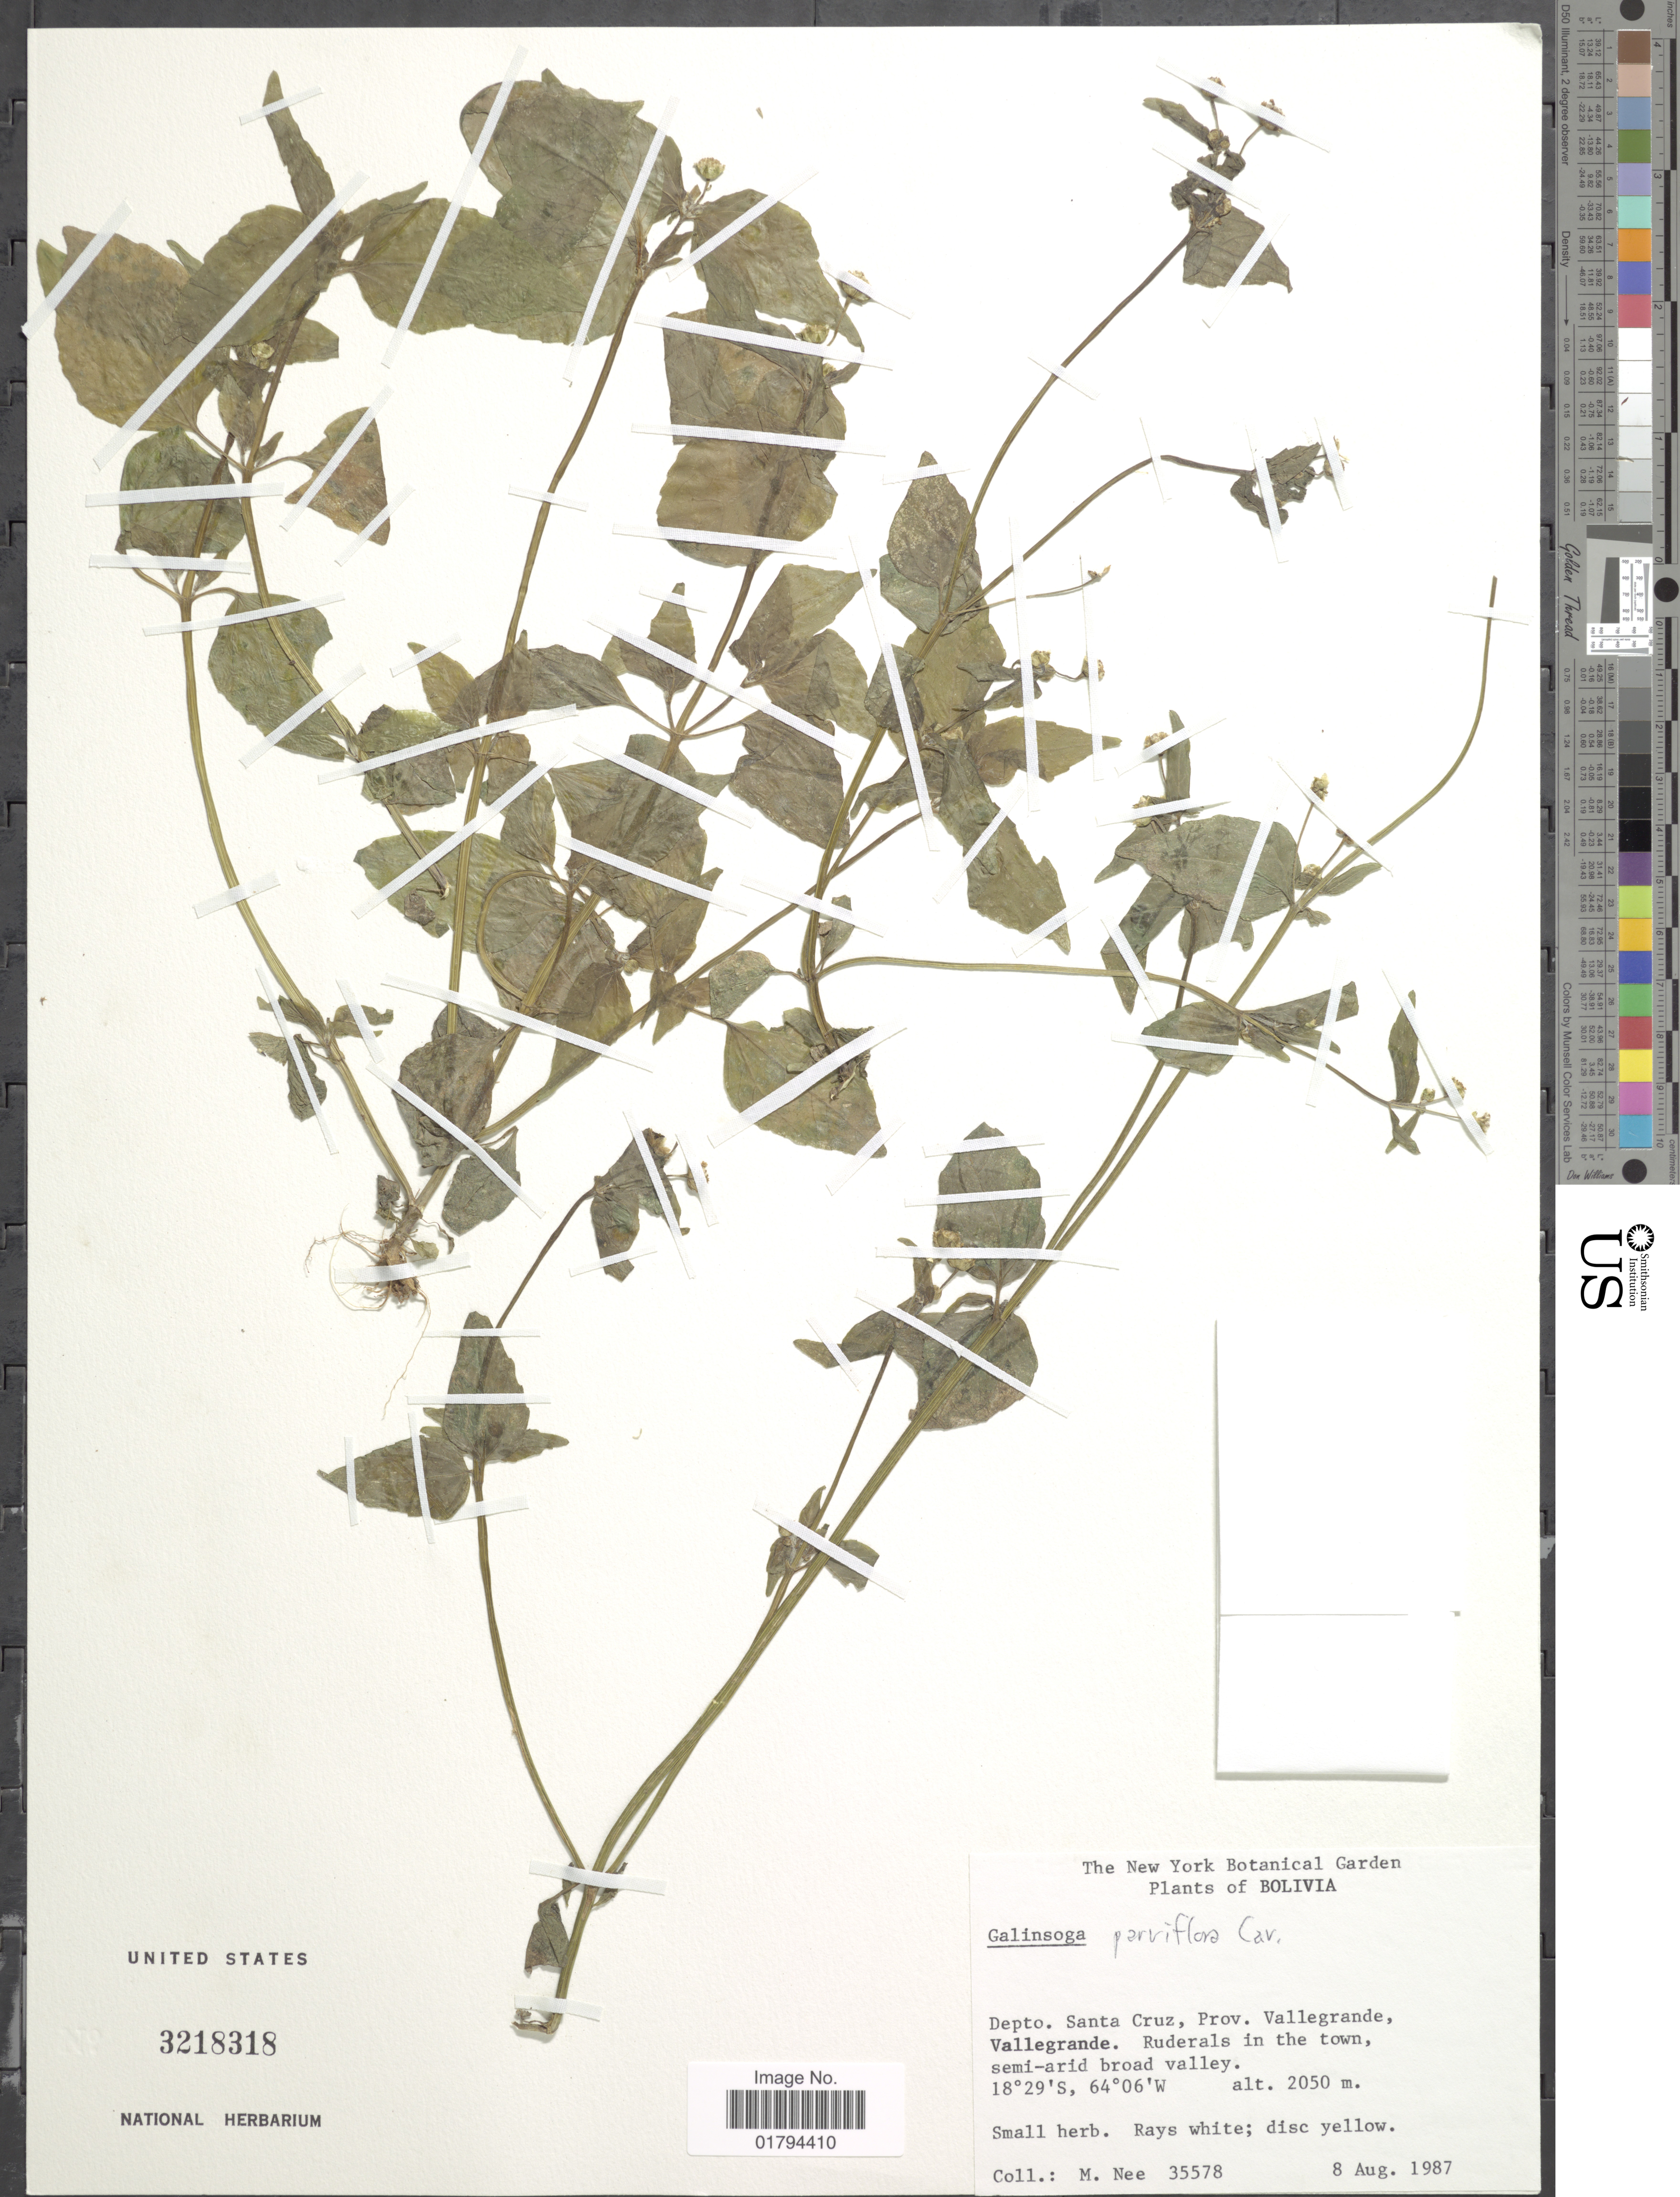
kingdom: Plantae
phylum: Tracheophyta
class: Magnoliopsida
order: Asterales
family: Asteraceae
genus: Galinsoga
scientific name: Galinsoga parviflora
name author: Cav.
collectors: M. Nee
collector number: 35578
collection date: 1987-08-08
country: Bolivia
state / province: Santa Cruz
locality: Prov. Vallegrande, Vallegrande, ruderals in the town, semi-arid broad valley.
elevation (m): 2050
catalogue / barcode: US 3218318